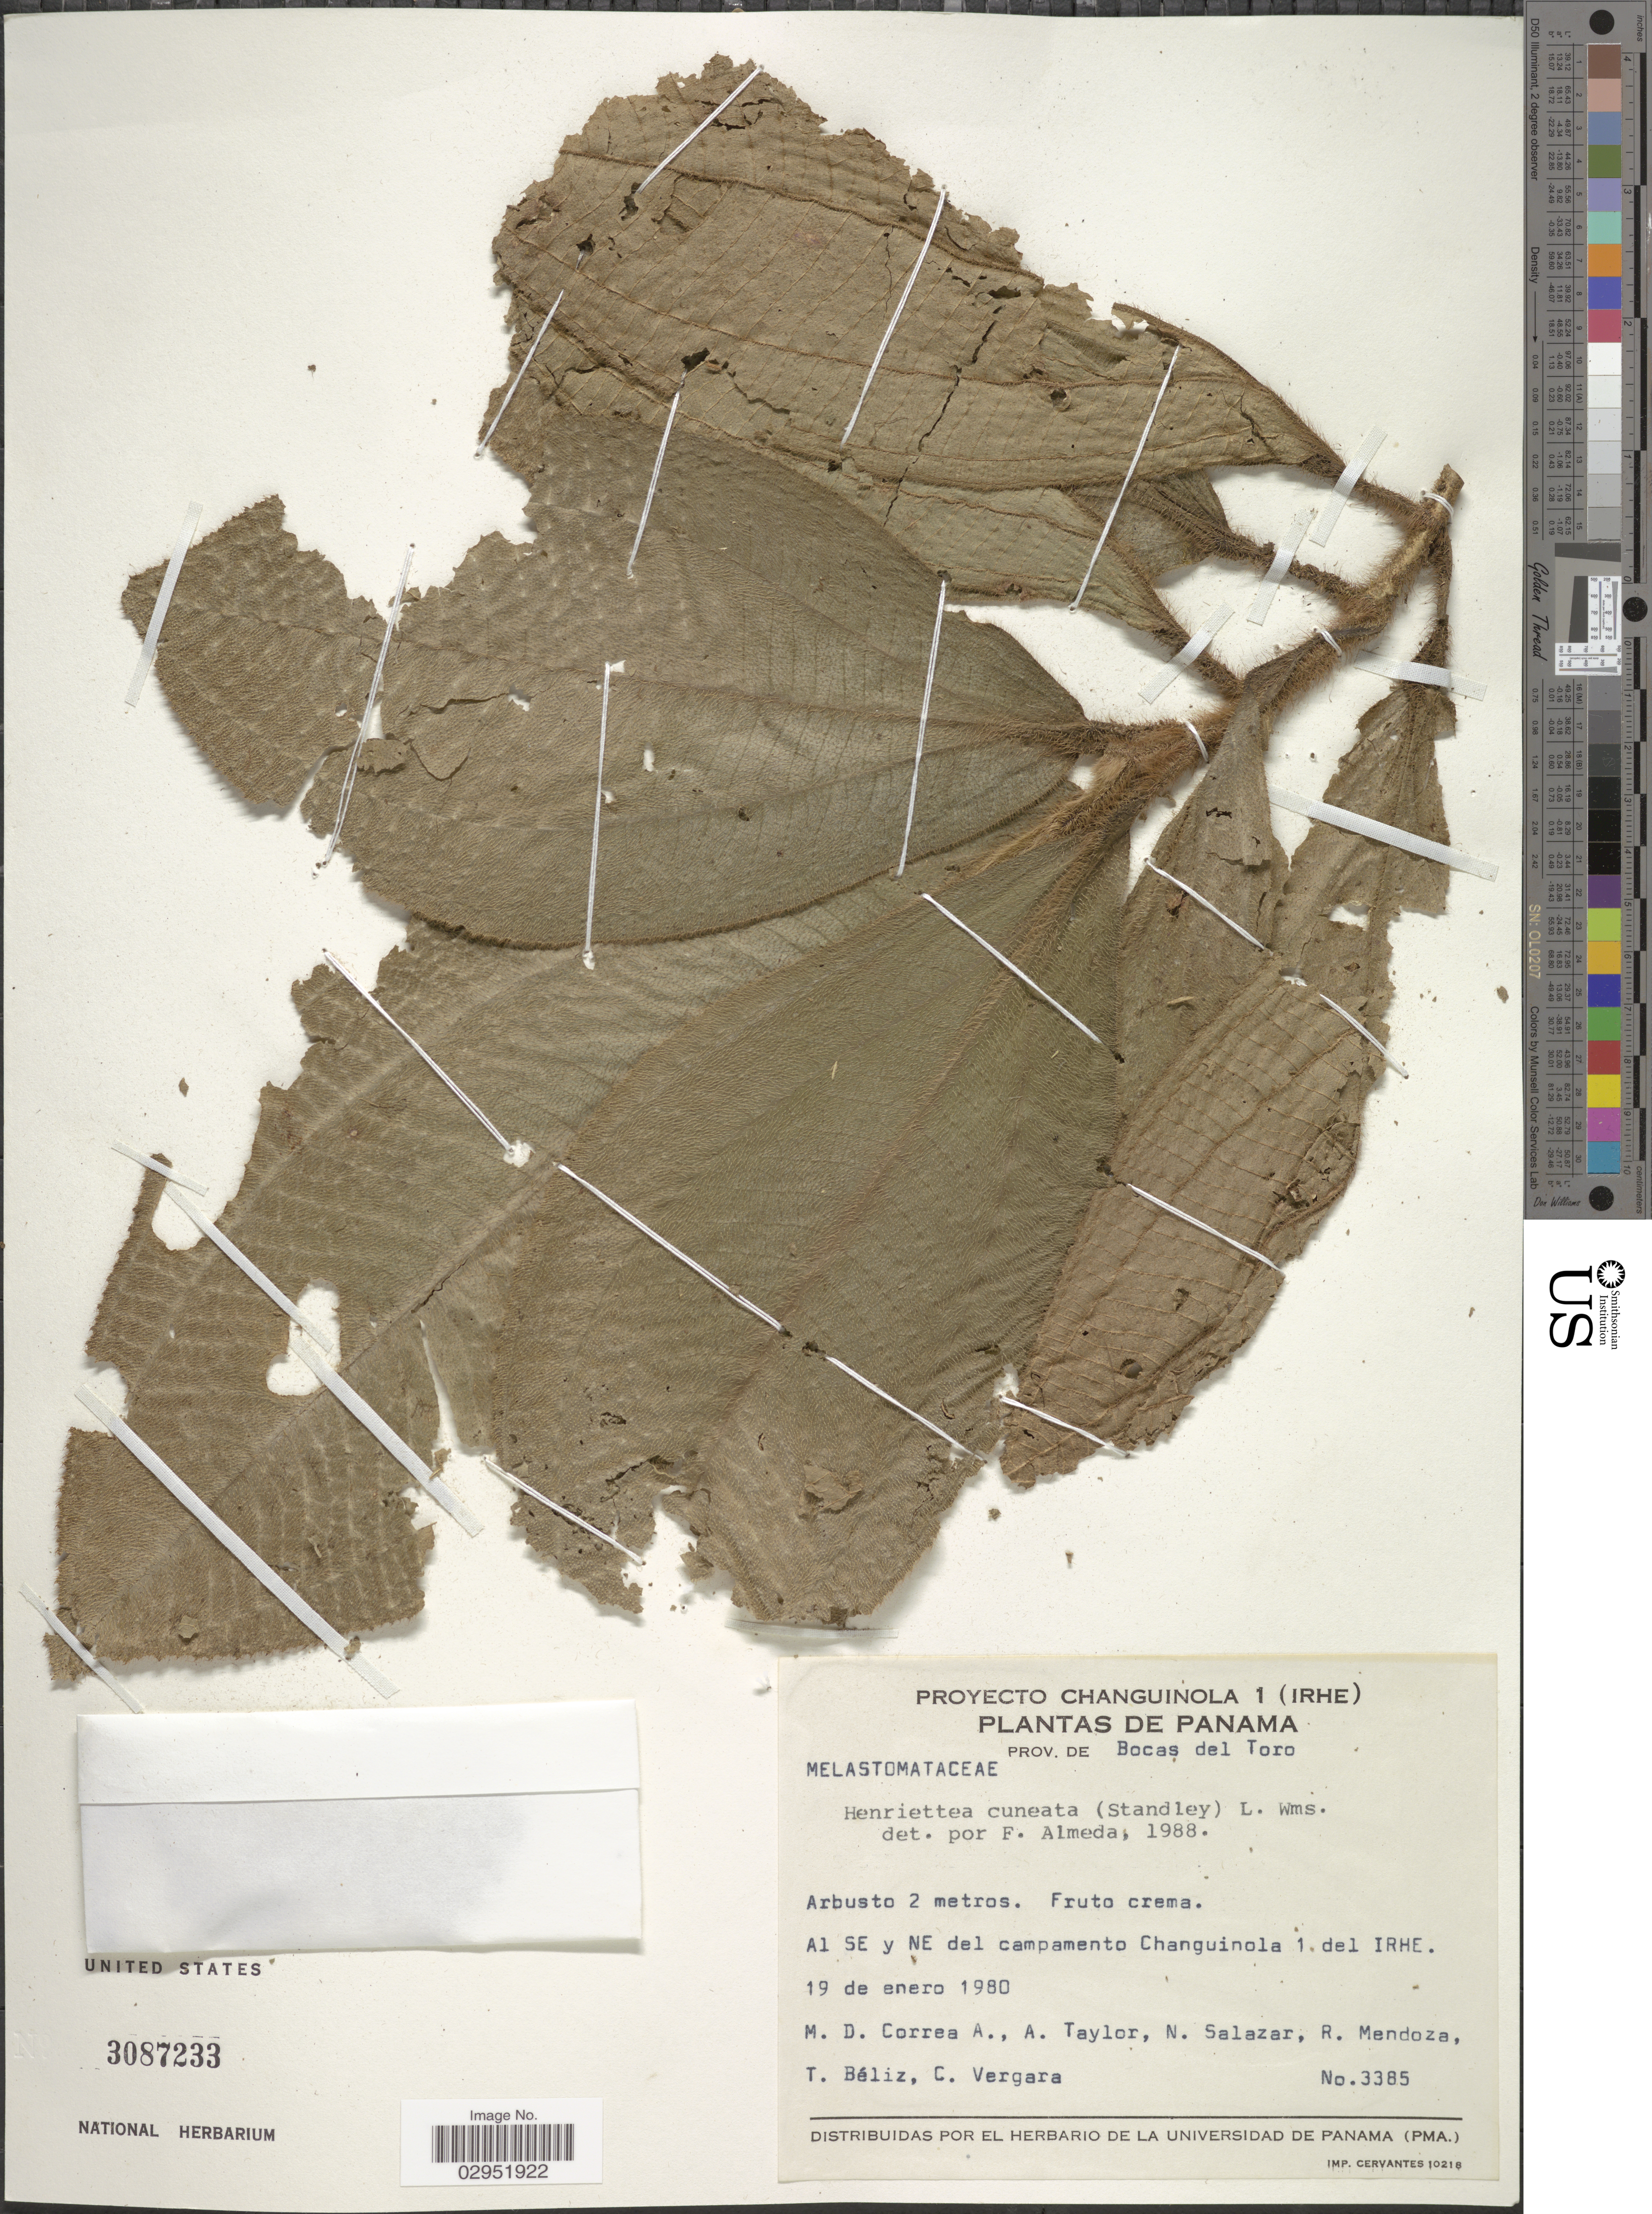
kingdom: Plantae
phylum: Tracheophyta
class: Magnoliopsida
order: Myrtales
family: Melastomataceae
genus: Henriettea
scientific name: Henriettea cuneata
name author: (Standl.) L.O. Williams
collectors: M. D. Corrêa-A., A. Taylor, N. Salazar, R. Mendoza & et al.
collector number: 3385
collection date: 1980-01-19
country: Panama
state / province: Bocas del Toro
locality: Al SE y NE del campamento Changuinola 1 del IRHE.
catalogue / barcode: US 3087233